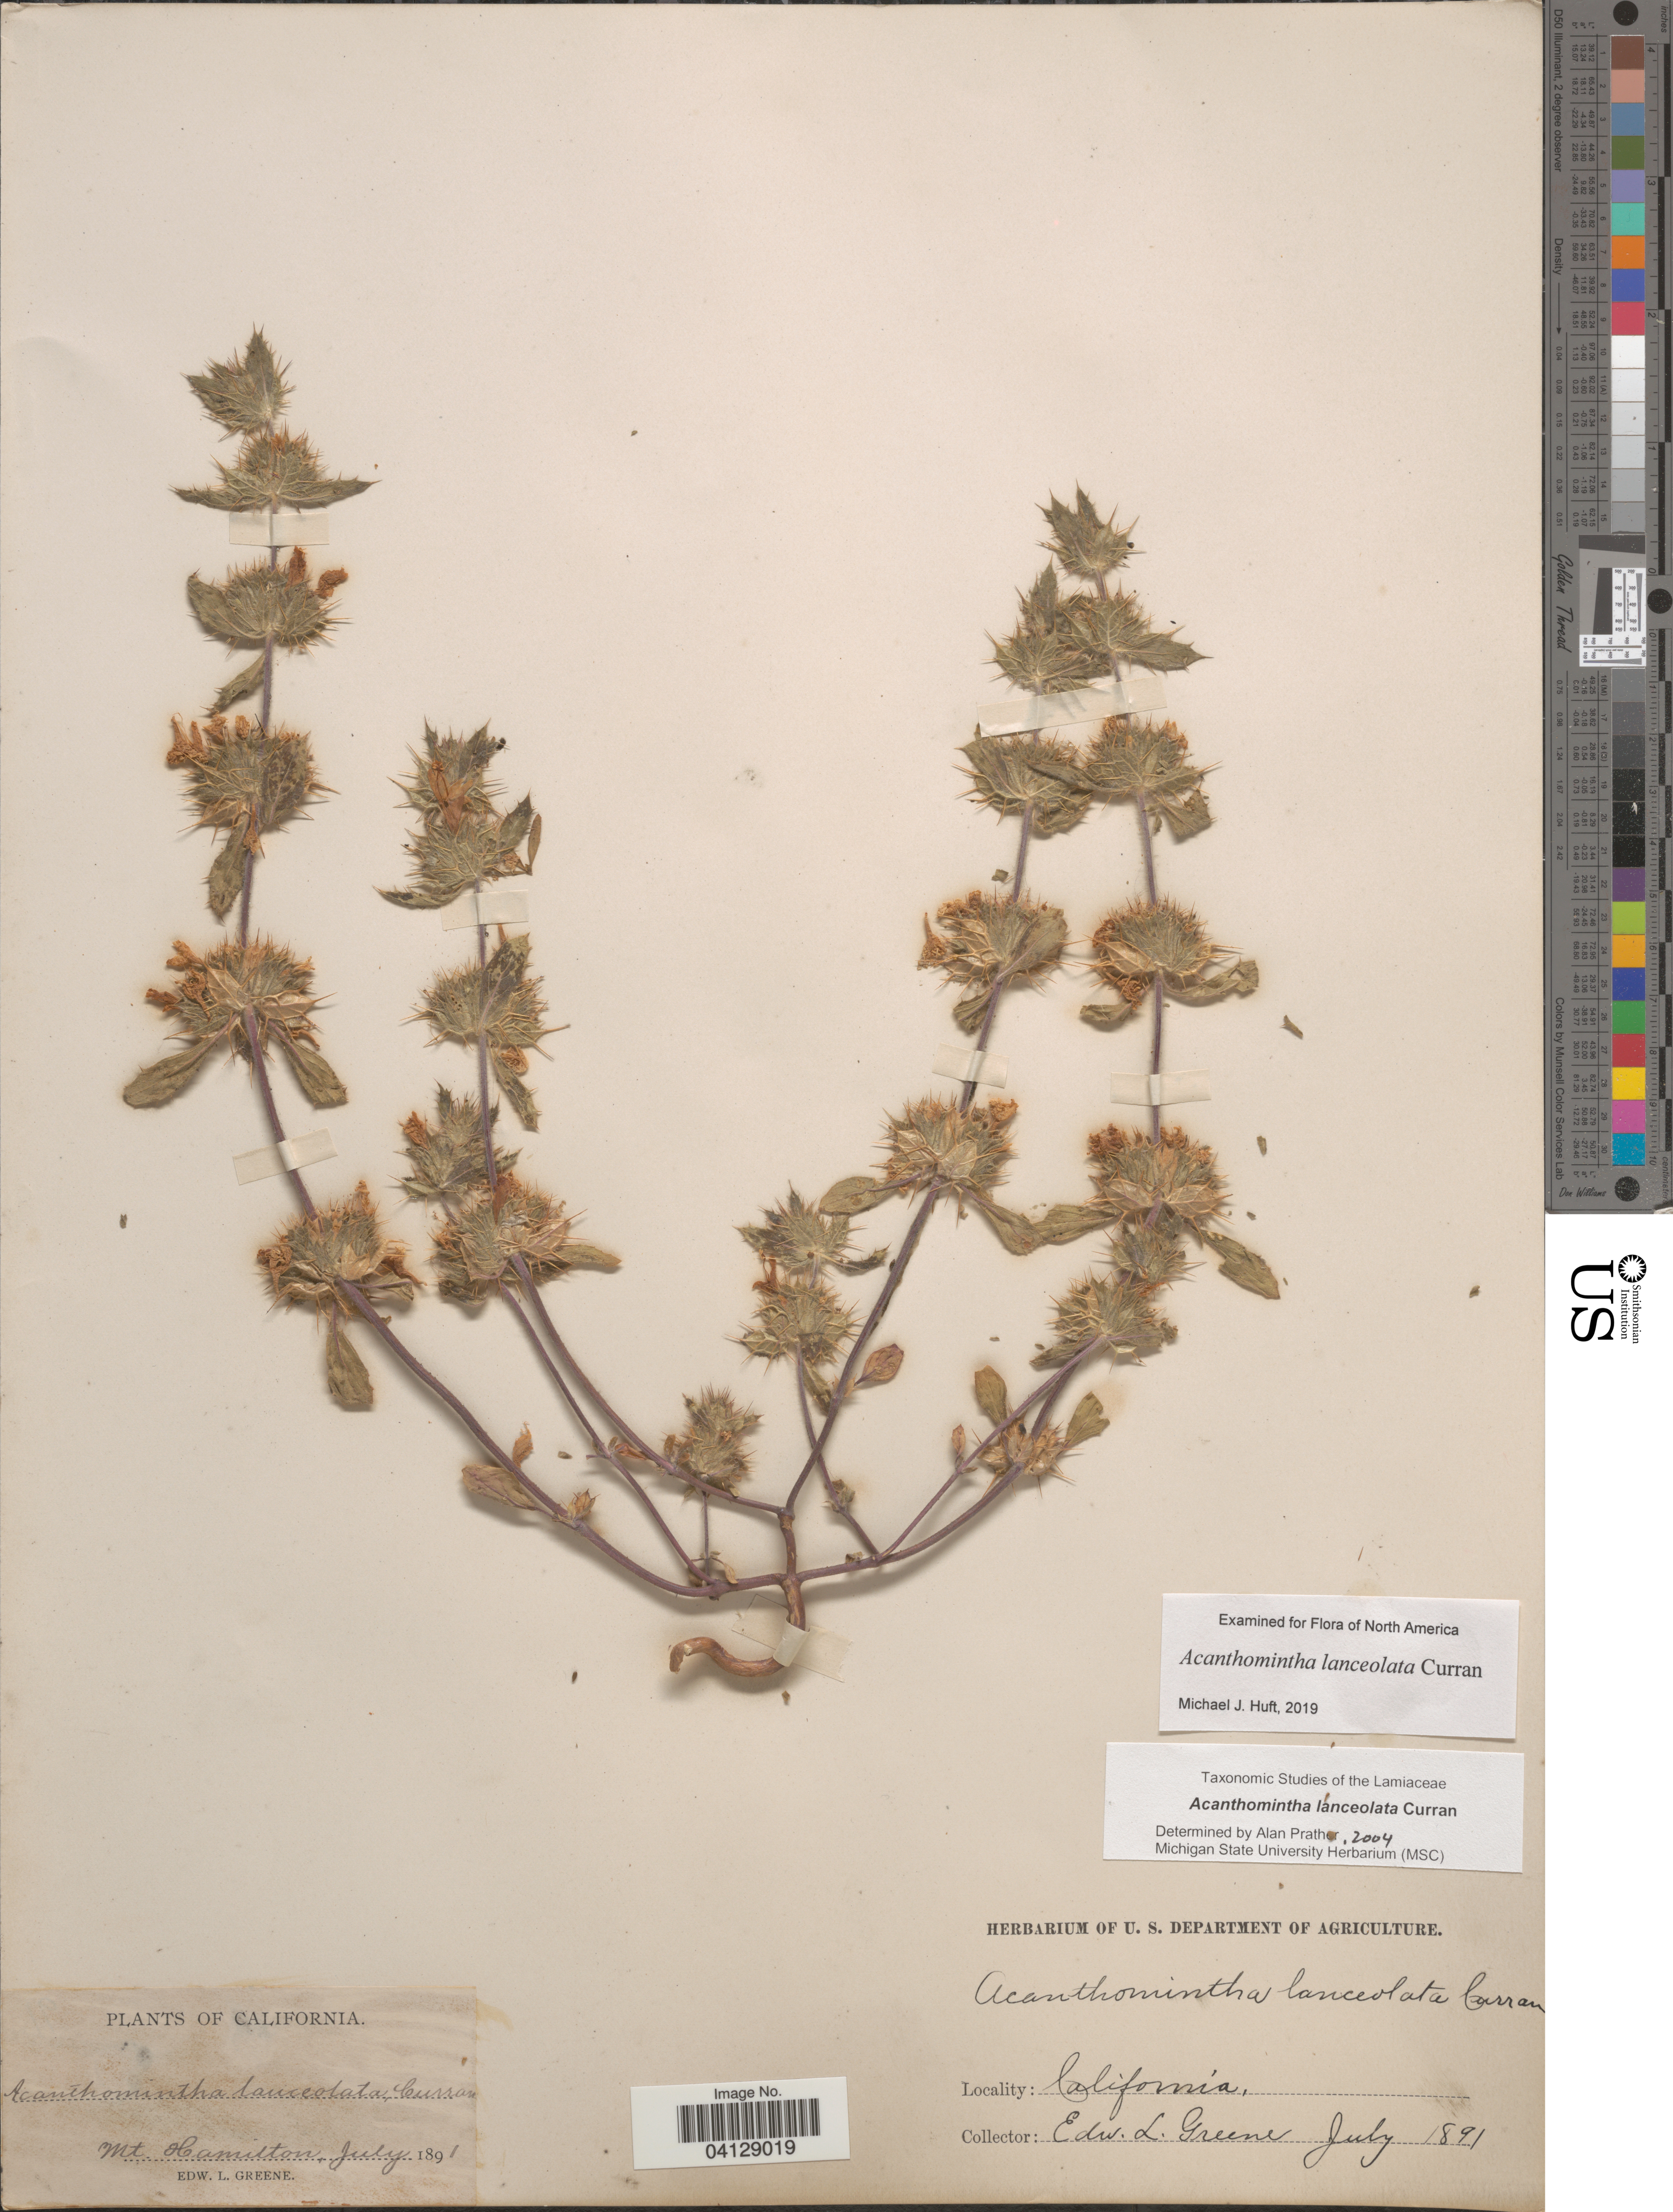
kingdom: Plantae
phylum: Tracheophyta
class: Magnoliopsida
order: Lamiales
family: Lamiaceae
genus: Acanthomintha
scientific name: Acanthomintha lanceolata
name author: Curran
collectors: E. L. Greene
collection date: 1891-07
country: United States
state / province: California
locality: Mt. Hamilton.